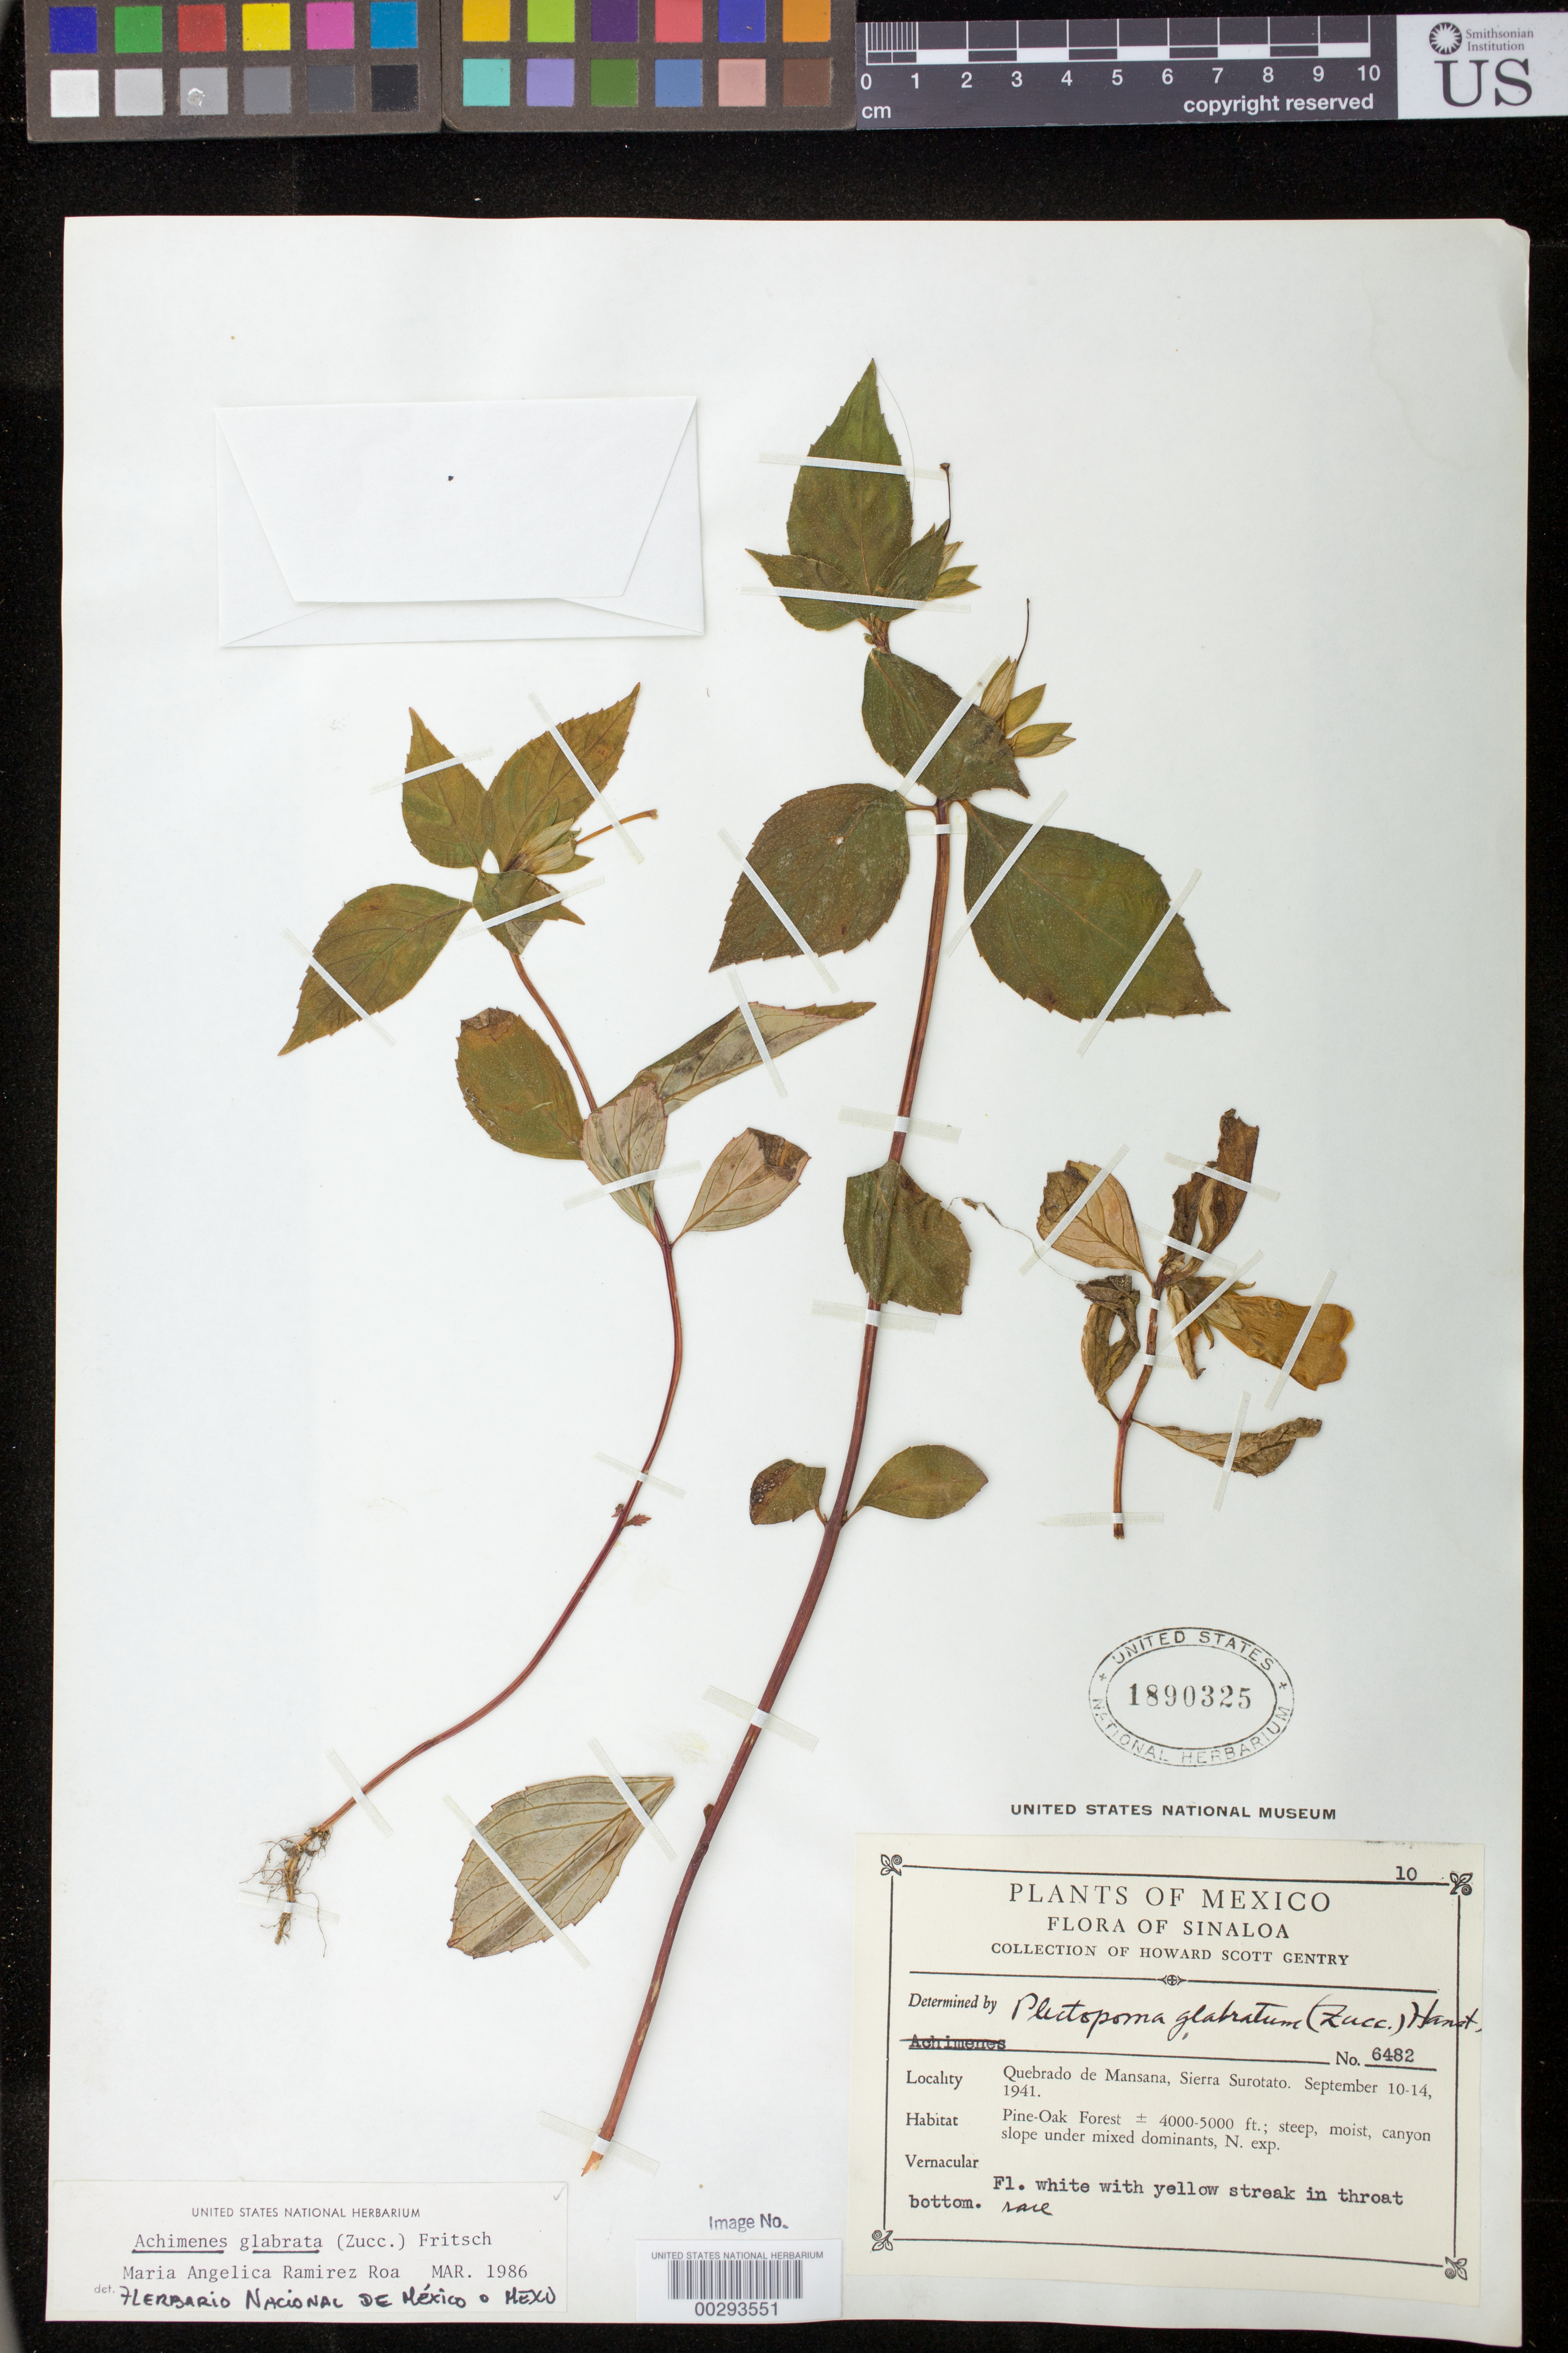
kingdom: Plantae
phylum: Tracheophyta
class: Magnoliopsida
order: Lamiales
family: Gesneriaceae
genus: Achimenes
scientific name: Achimenes glabrata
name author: (Zucc.) Fritsch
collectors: H. S. Gentry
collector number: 6482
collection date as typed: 10-14 Sep 1941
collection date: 1941-09-10/1941-09-14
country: Mexico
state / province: Sinaloa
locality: Quebrada de Mansana, Sierra Surotato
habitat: Pine-oak forest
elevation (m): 1219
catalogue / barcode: US 1890325